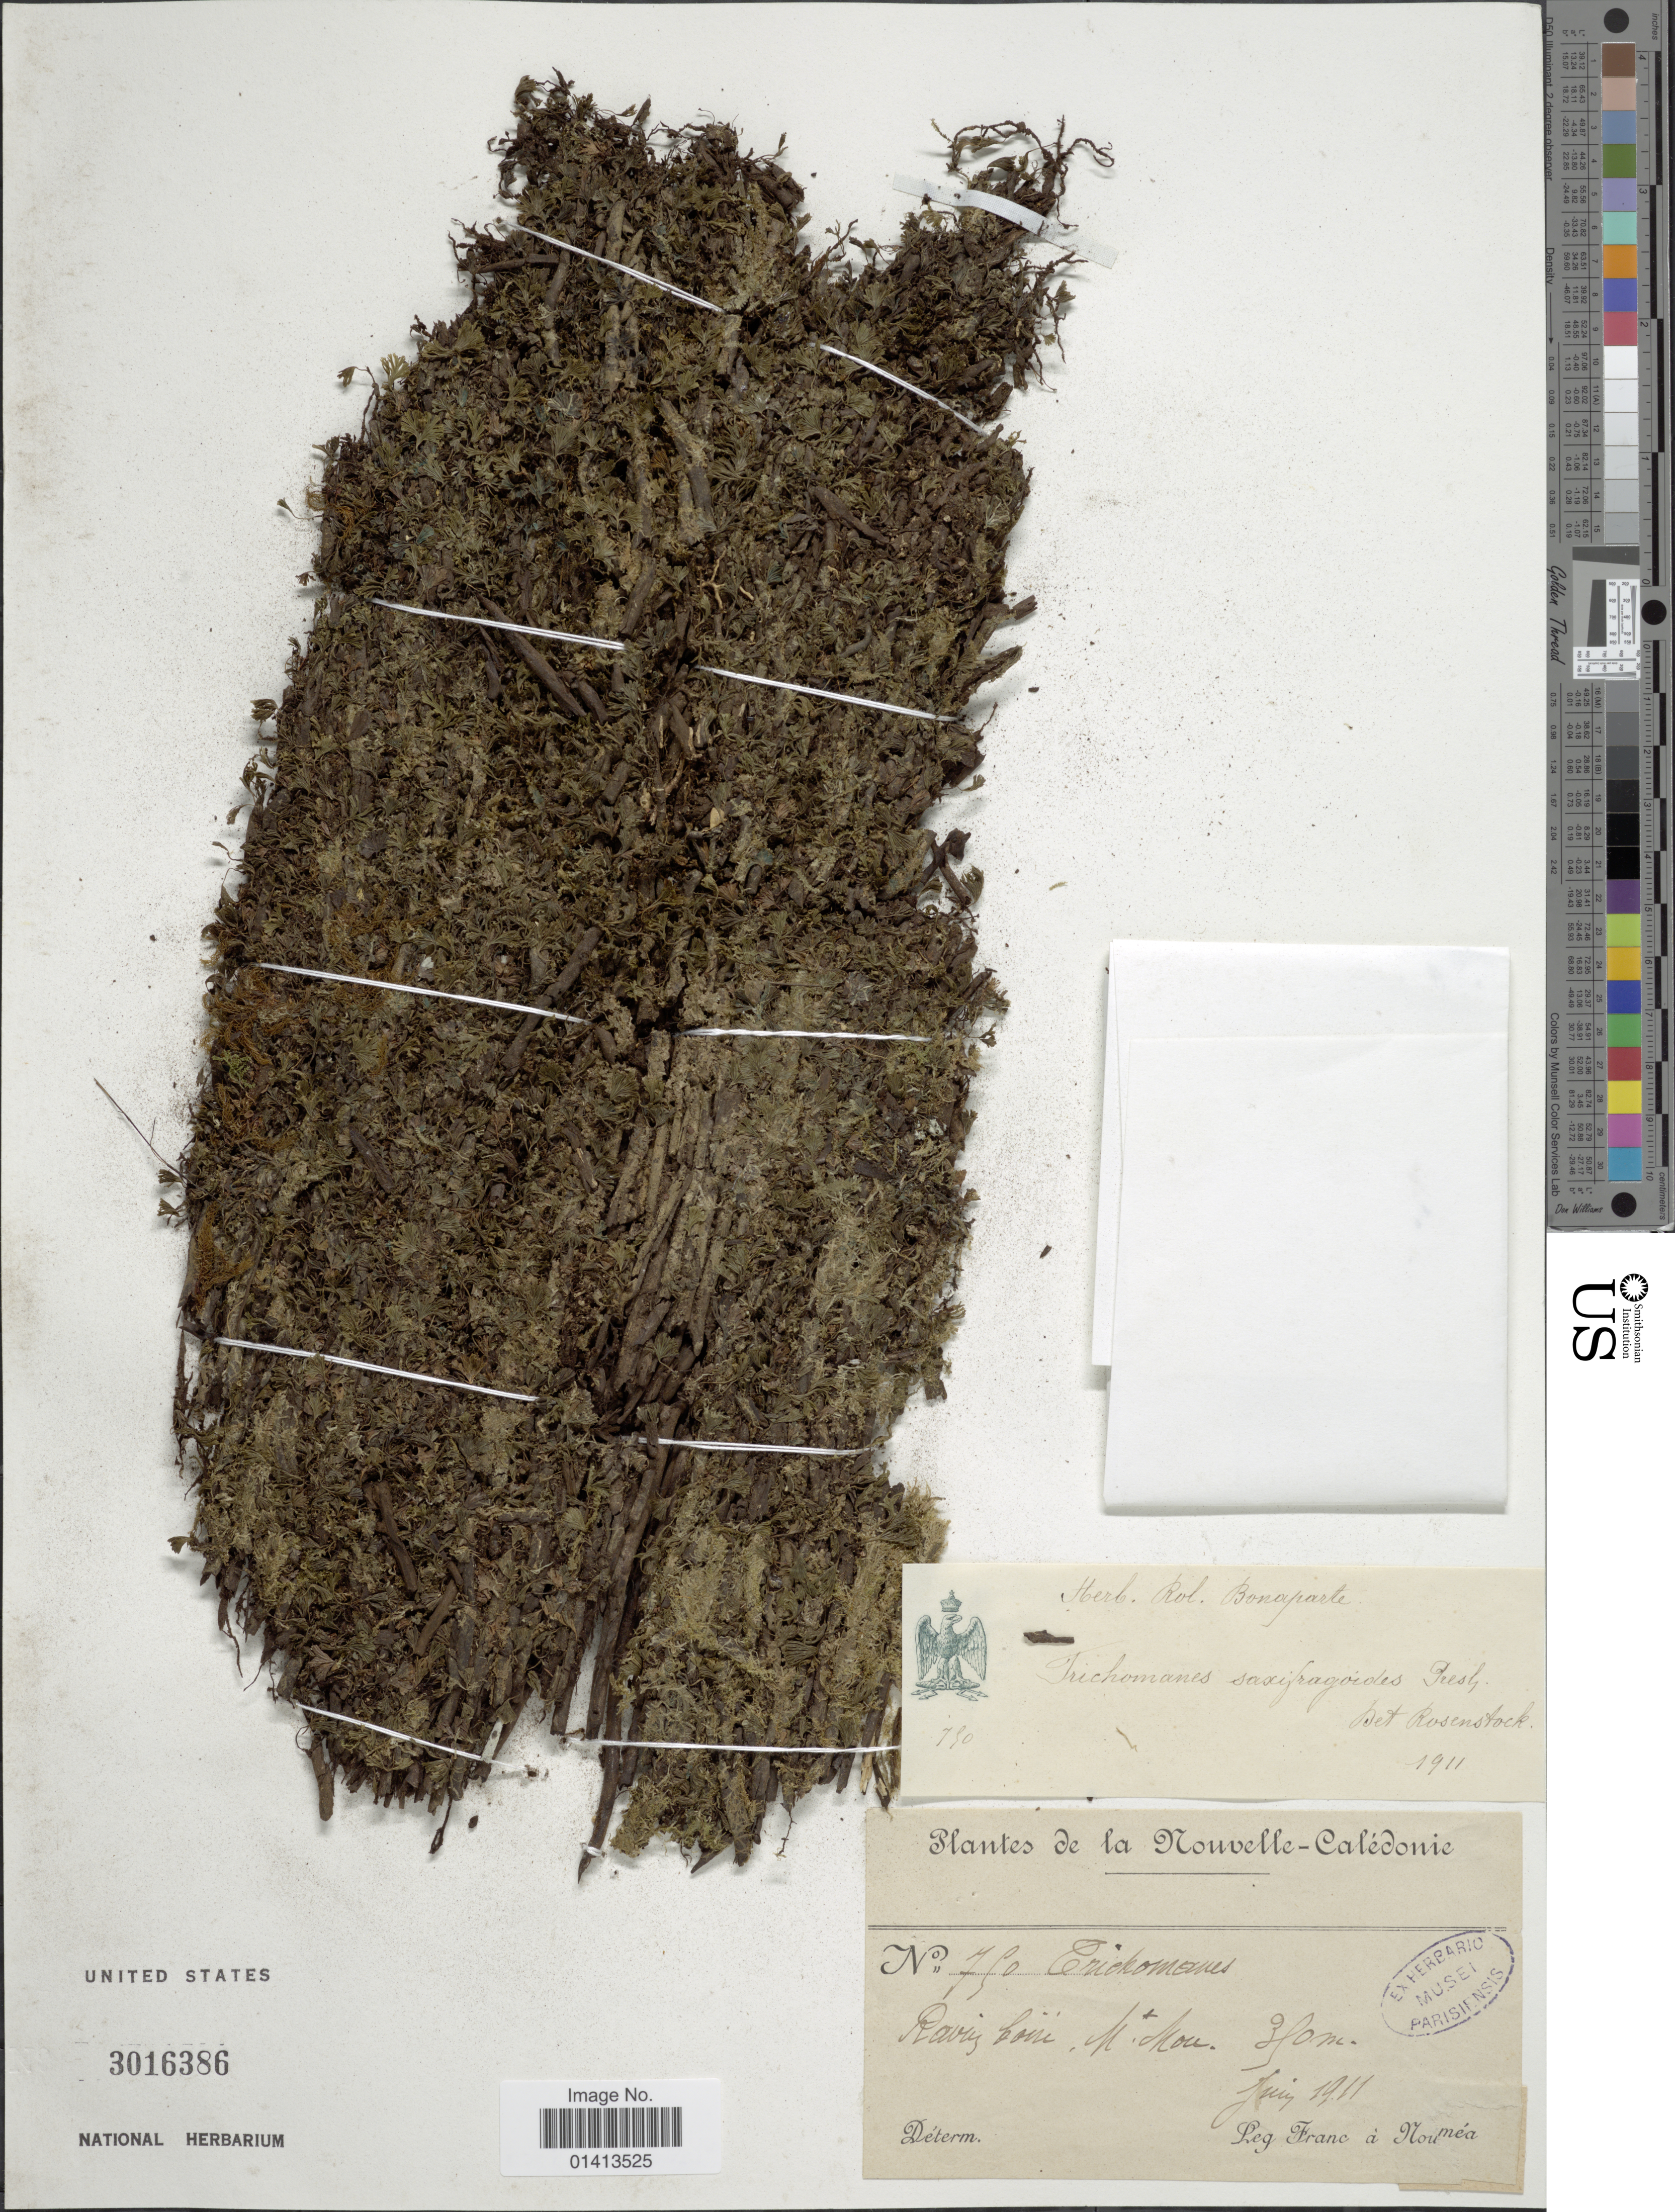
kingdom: Plantae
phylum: Tracheophyta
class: Polypodiopsida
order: Hymenophyllales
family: Hymenophyllaceae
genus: Crepidomanes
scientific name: Crepidomanes saxifragoides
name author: (C. Presl) P.S. Green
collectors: F. Noumea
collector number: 790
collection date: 1911-06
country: New Caledonia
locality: Ravin boni, Mt Mou [interpreted]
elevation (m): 390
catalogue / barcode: US 3016386